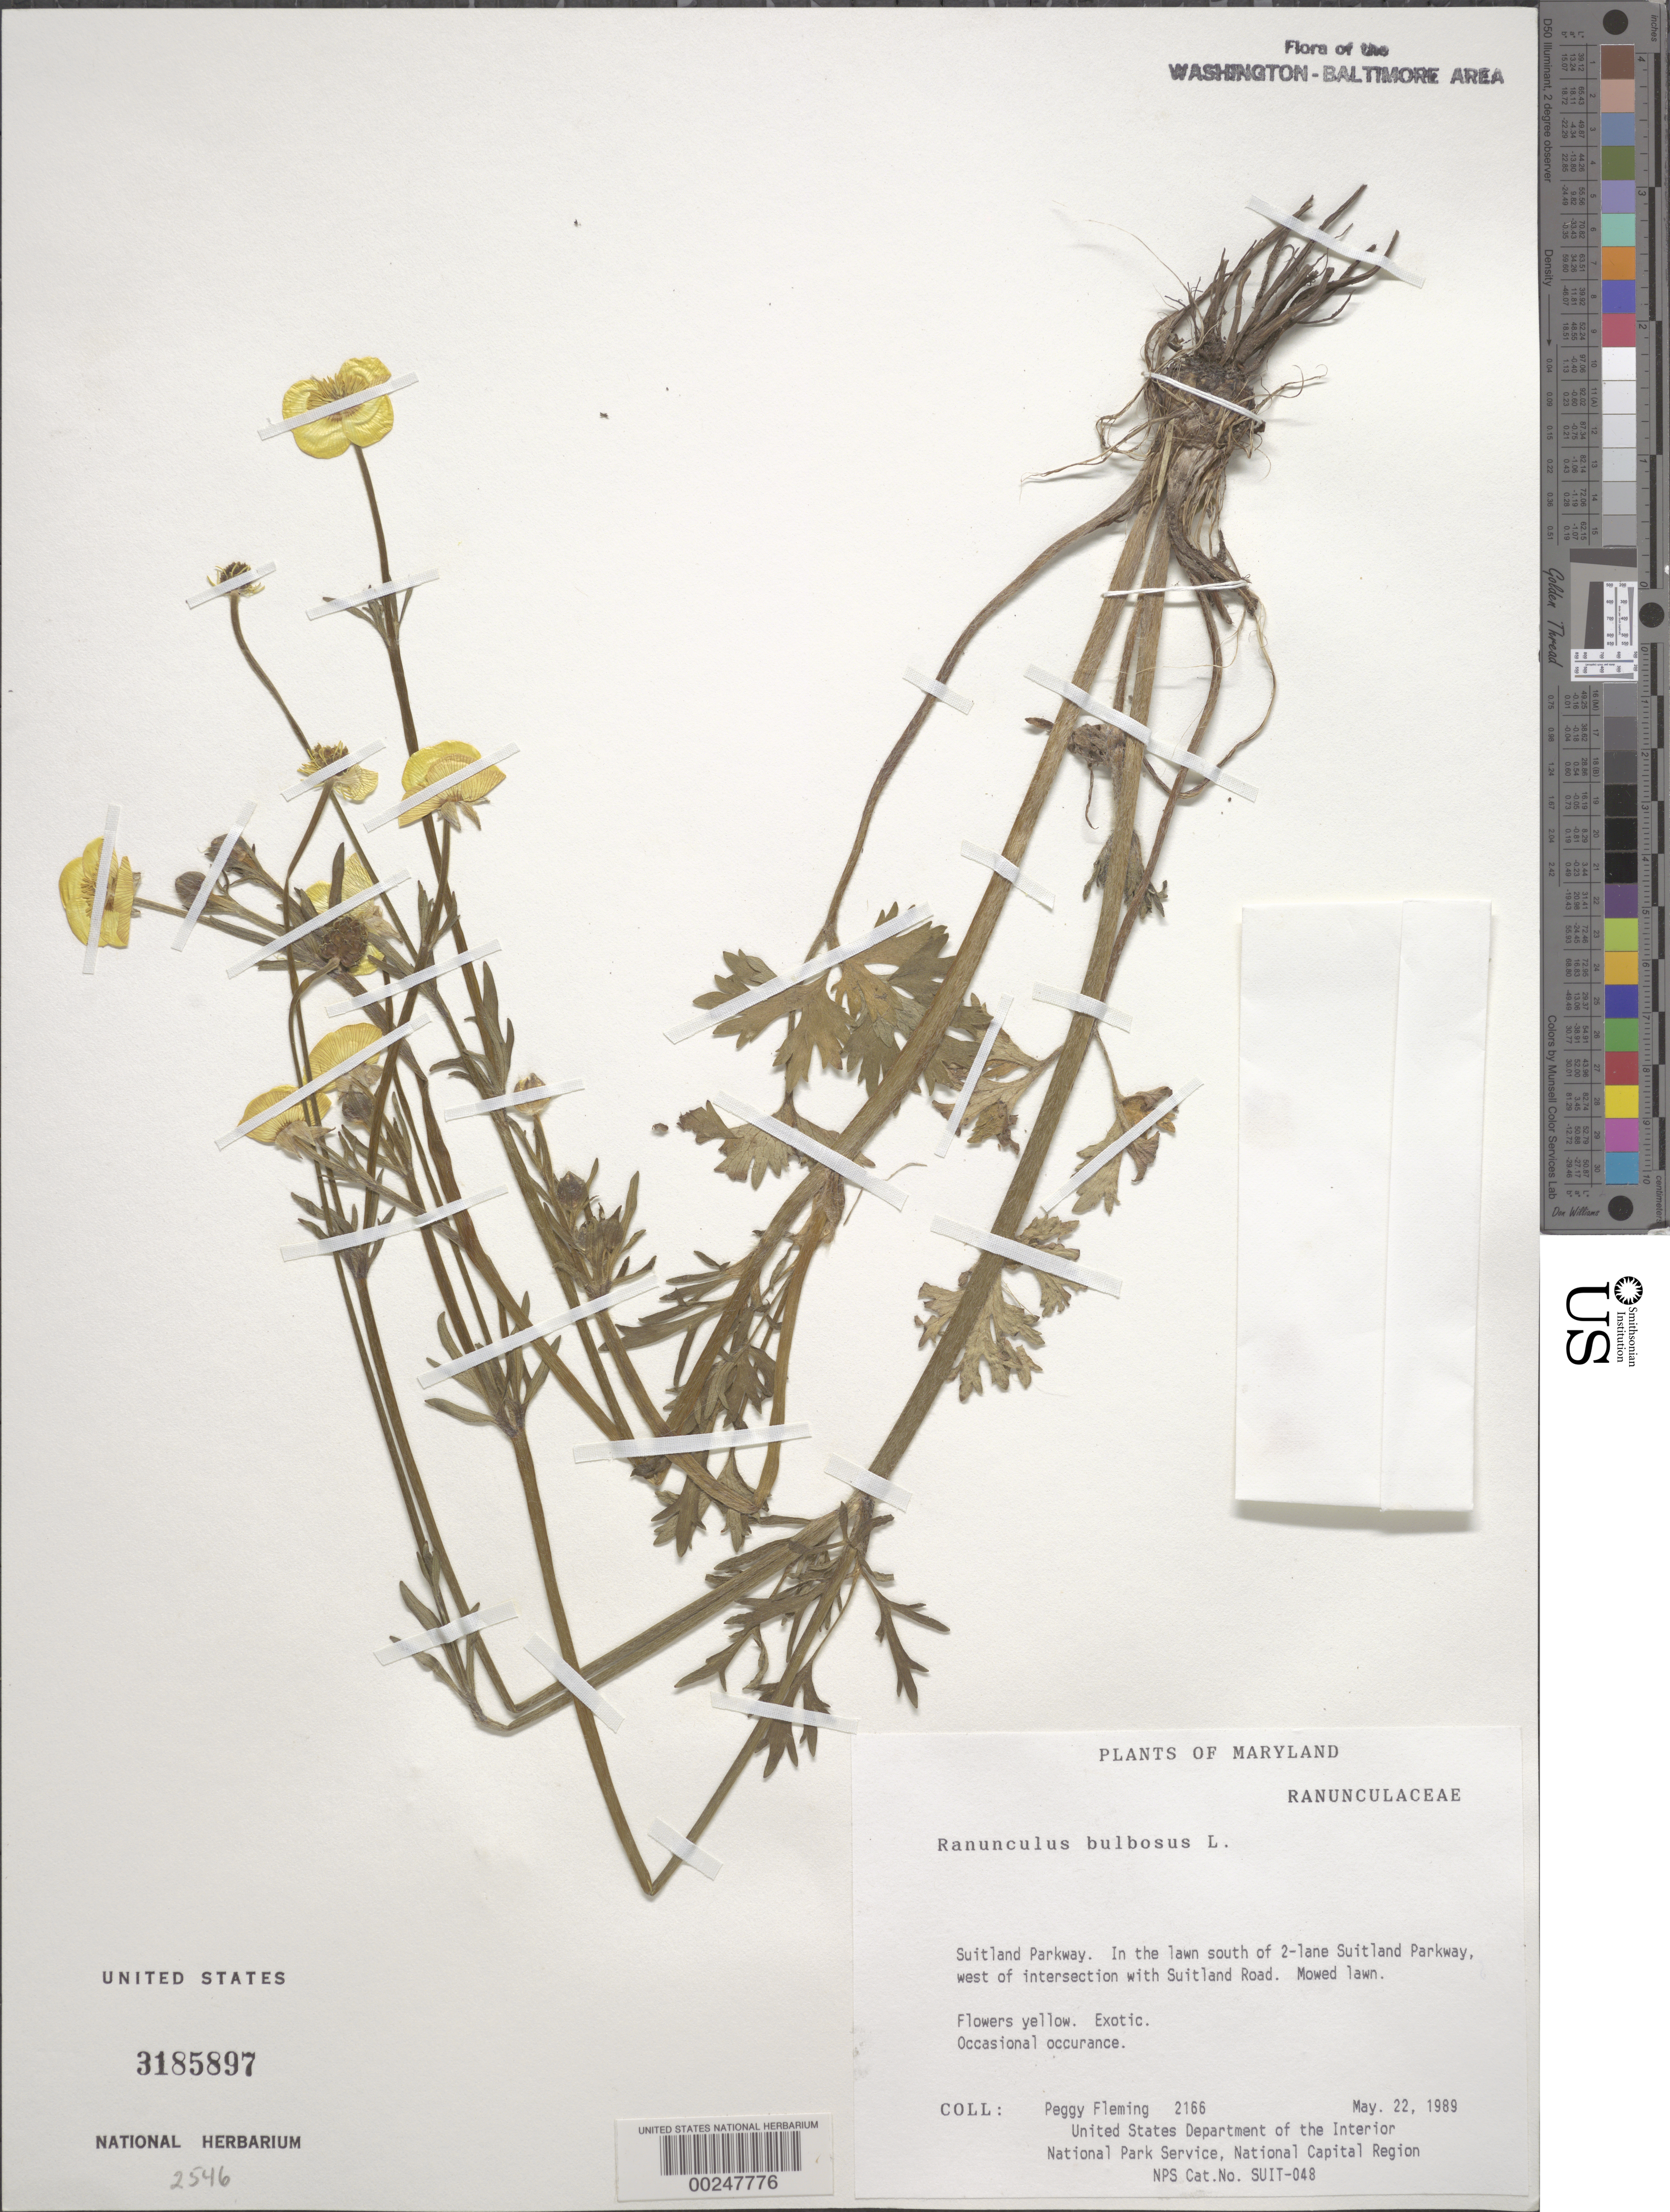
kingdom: Plantae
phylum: Tracheophyta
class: Magnoliopsida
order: Ranunculales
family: Ranunculaceae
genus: Ranunculus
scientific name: Ranunculus bulbosus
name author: L.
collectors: P. Fleming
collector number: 2166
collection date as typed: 22 May 1989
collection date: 1989-05-22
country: United States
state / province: Maryland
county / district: Prince George's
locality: W intersection with Suitland road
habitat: Mowed lawn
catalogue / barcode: US 3185897